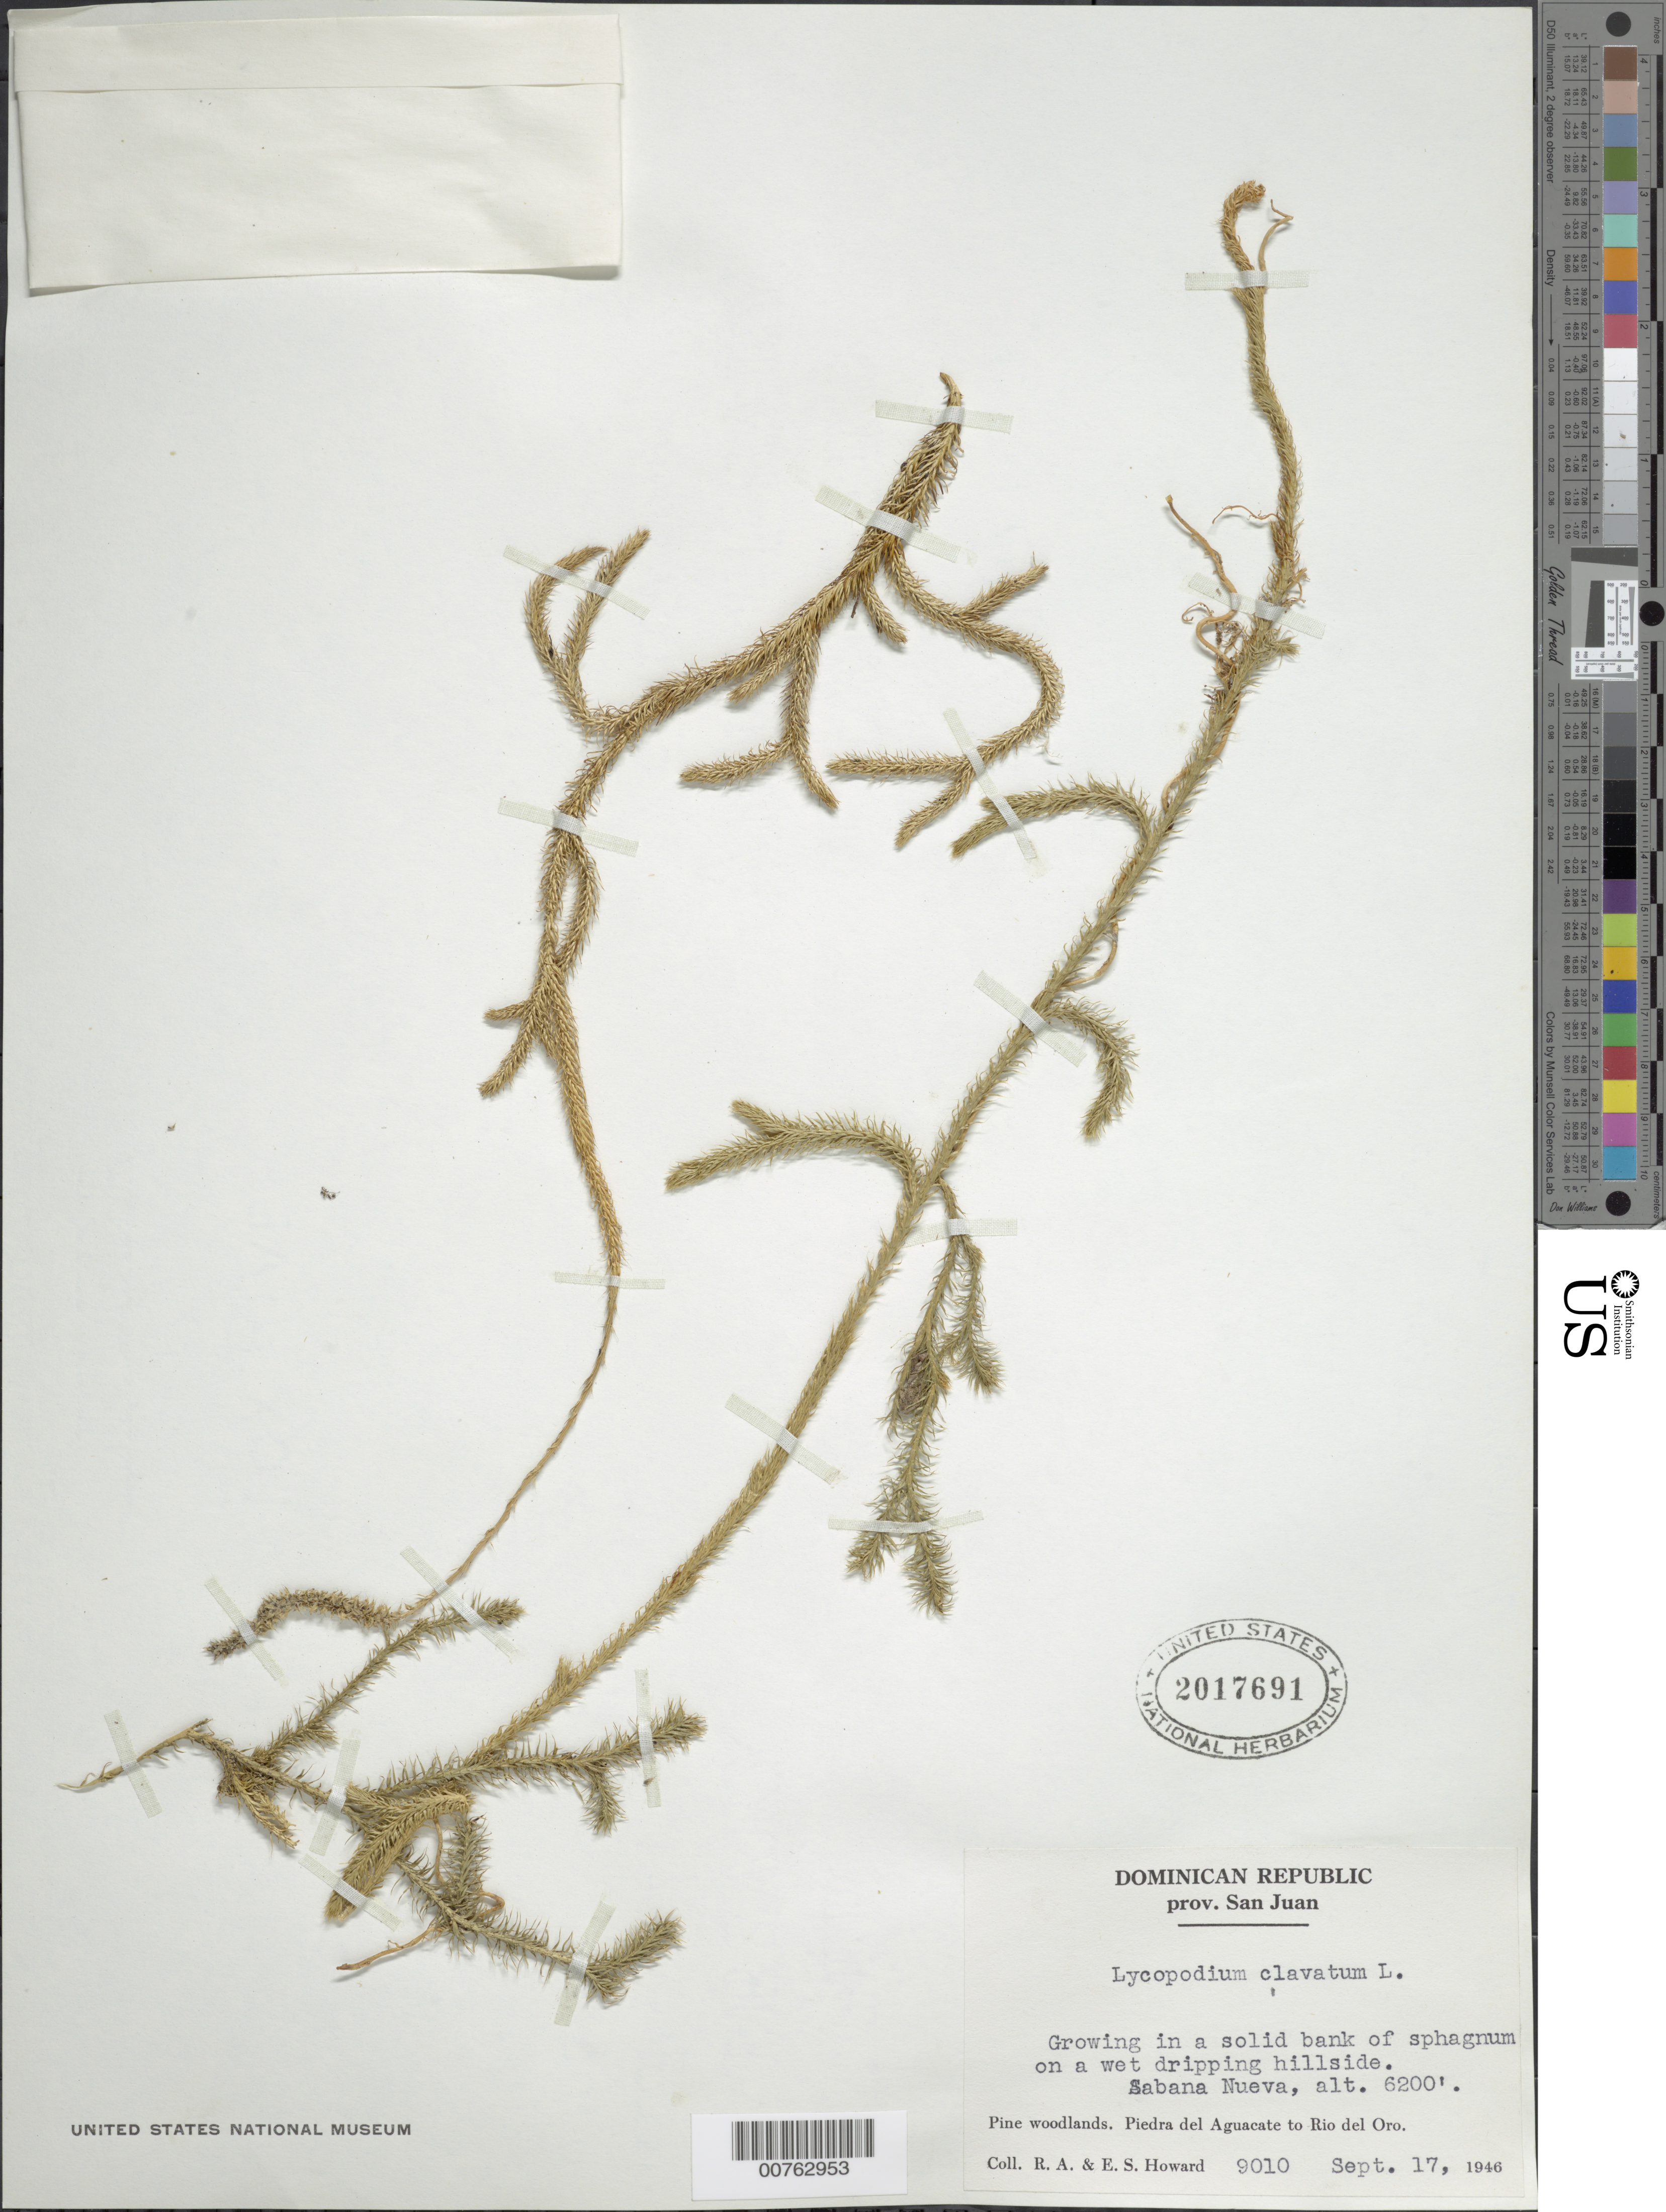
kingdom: Plantae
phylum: Tracheophyta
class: Lycopodiopsida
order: Lycopodiales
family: Lycopodiaceae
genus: Lycopodium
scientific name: Lycopodium clavatum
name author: L.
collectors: R. A. Howard & R. A. Howard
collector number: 9010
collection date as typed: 17 Sep 1946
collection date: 1946-09-17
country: Dominican Republic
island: Hispaniola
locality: Prov. San Juan. Sabana Nueva. Piedra del Aguacate to Río del Oro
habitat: In a solid bank of sphagnum; wet dripping hillside; pine woodlands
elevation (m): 1890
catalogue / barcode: US 2017691